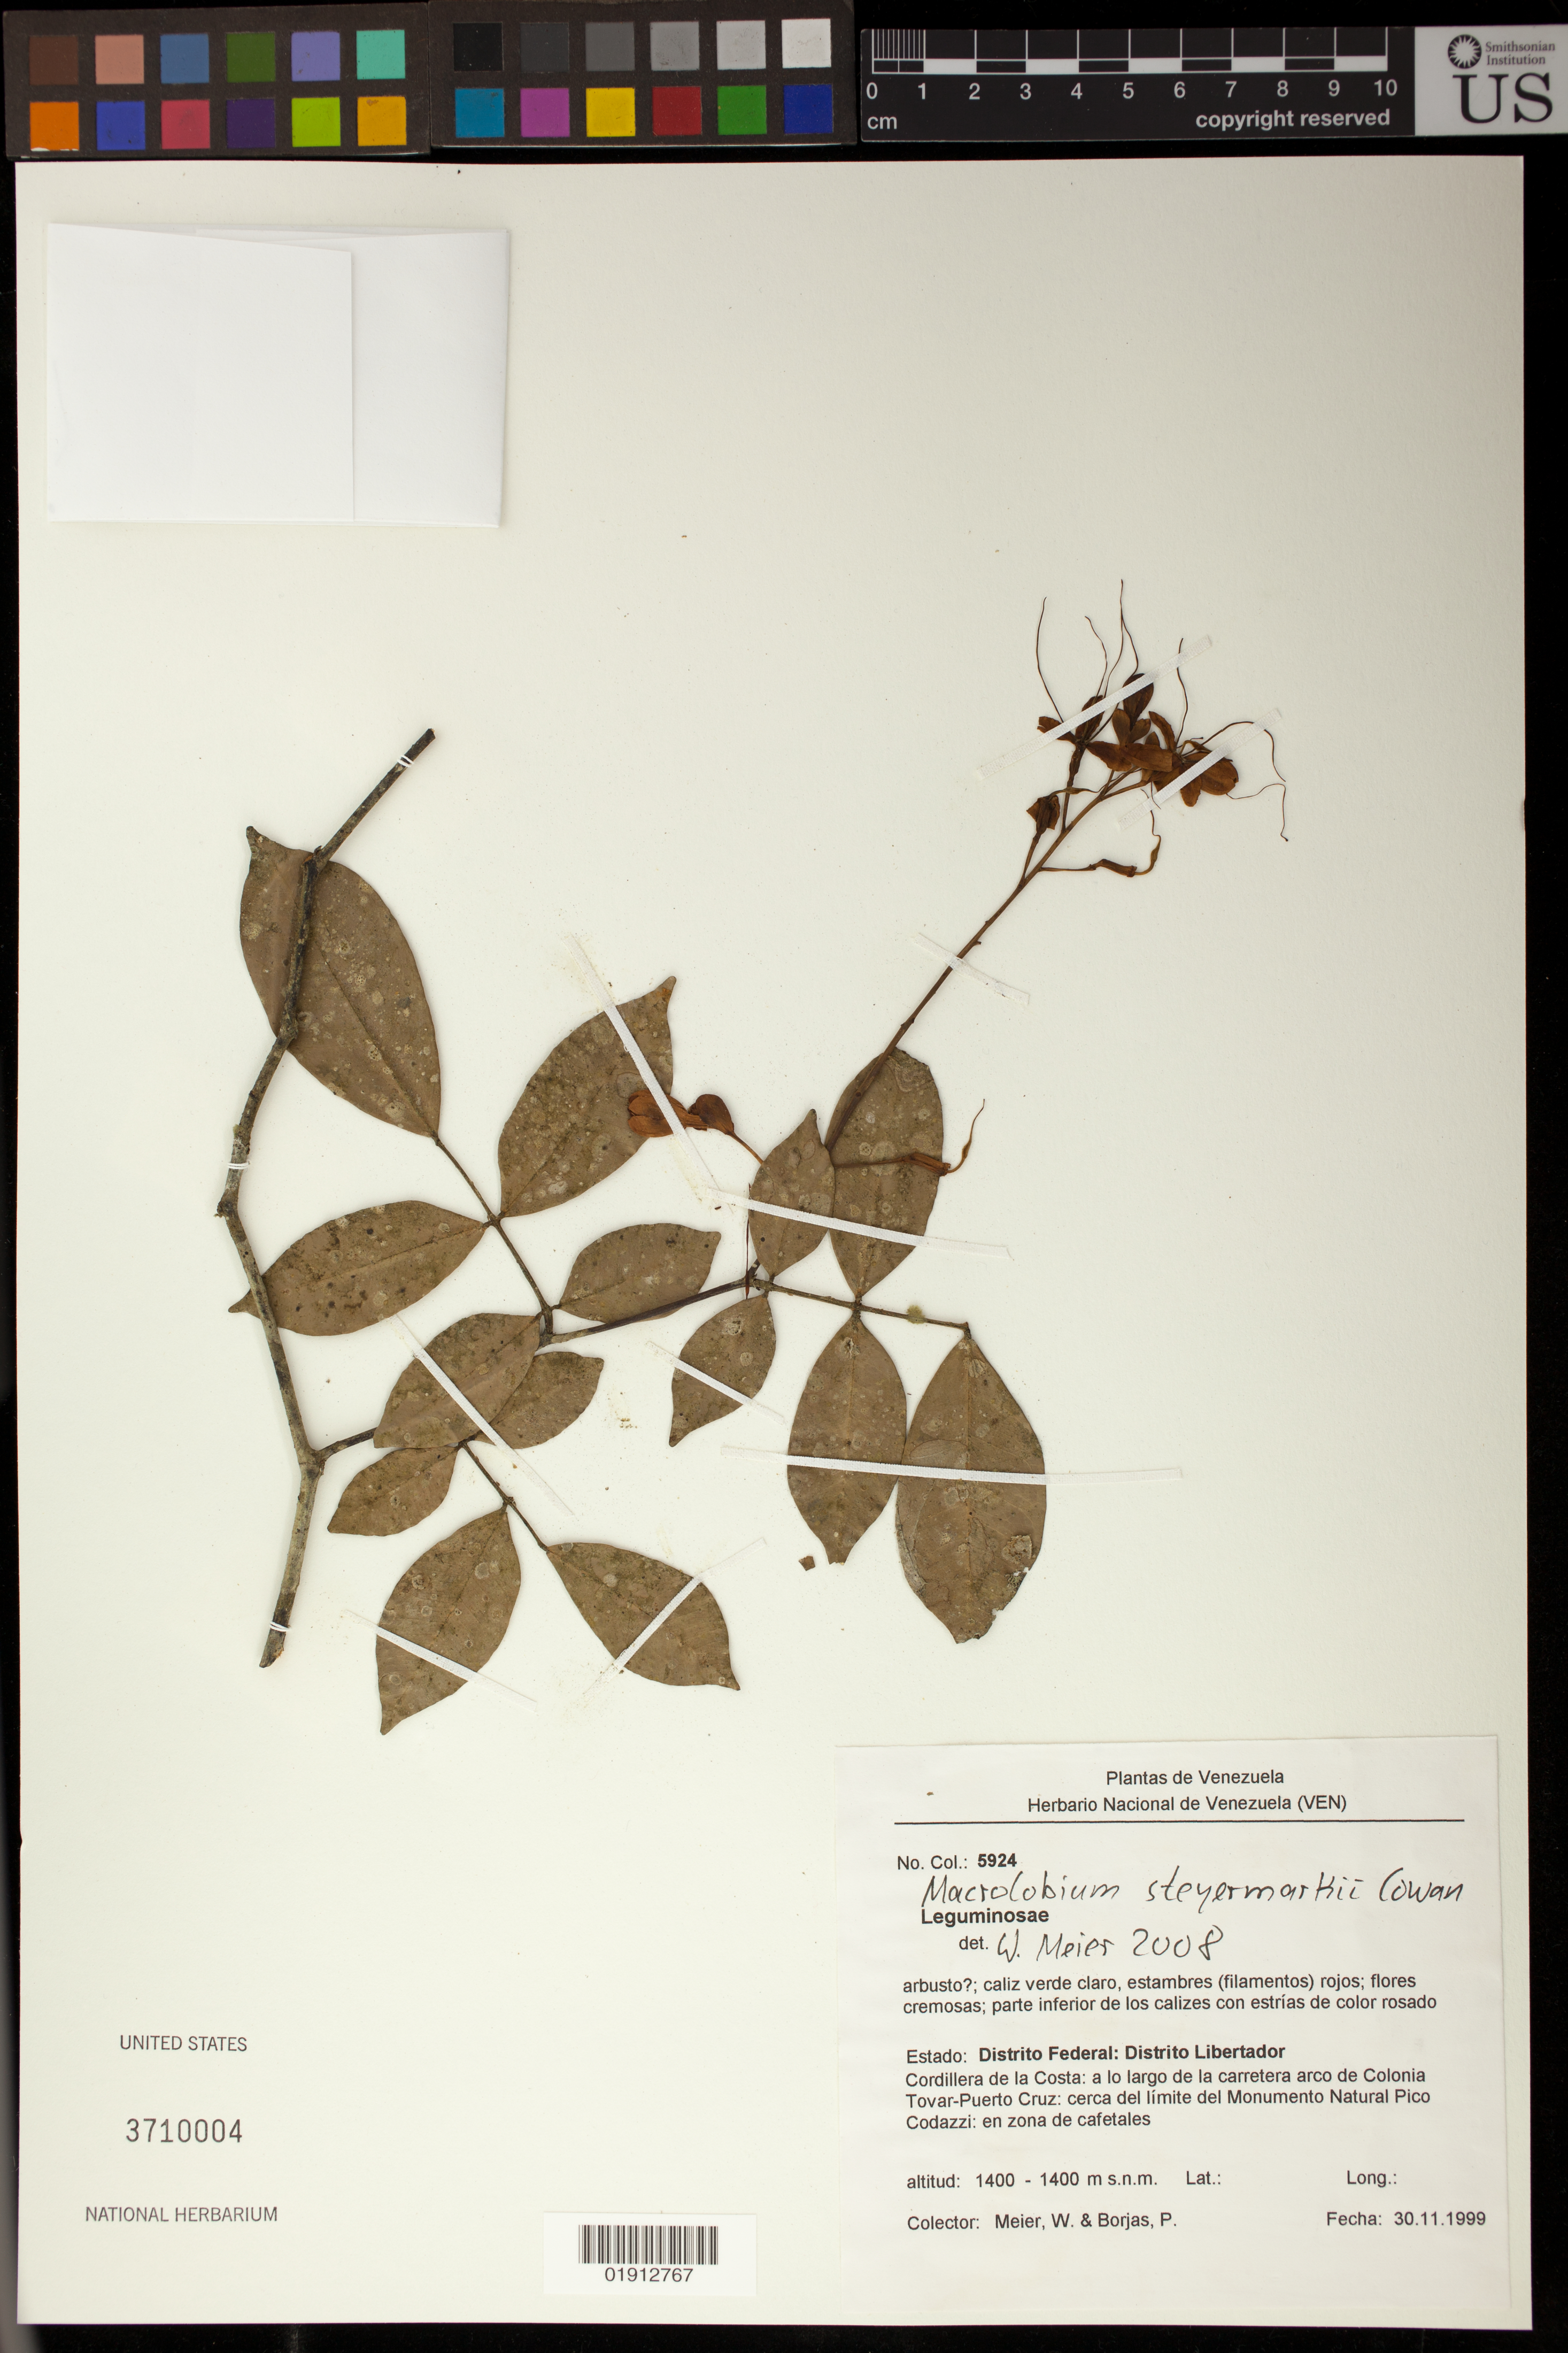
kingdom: Plantae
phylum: Tracheophyta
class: Magnoliopsida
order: Fabales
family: Fabaceae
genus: Macrolobium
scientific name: Macrolobium steyermarkii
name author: R.S. Cowan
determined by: Meier, Winfried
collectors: W. Meier & P. Borjas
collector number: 5924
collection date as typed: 30.11.1999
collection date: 1999-11-30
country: Venezuela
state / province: Distrito Federal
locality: Distrito Libertador; Cordillera de la Costa: a lo largo de la carretera arco de Colonia Tovar-Puerto Cruz: cerca del límite del Monumento Natural Pico Codazzi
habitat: en zona de cafetales.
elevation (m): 1400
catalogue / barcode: US 3710004